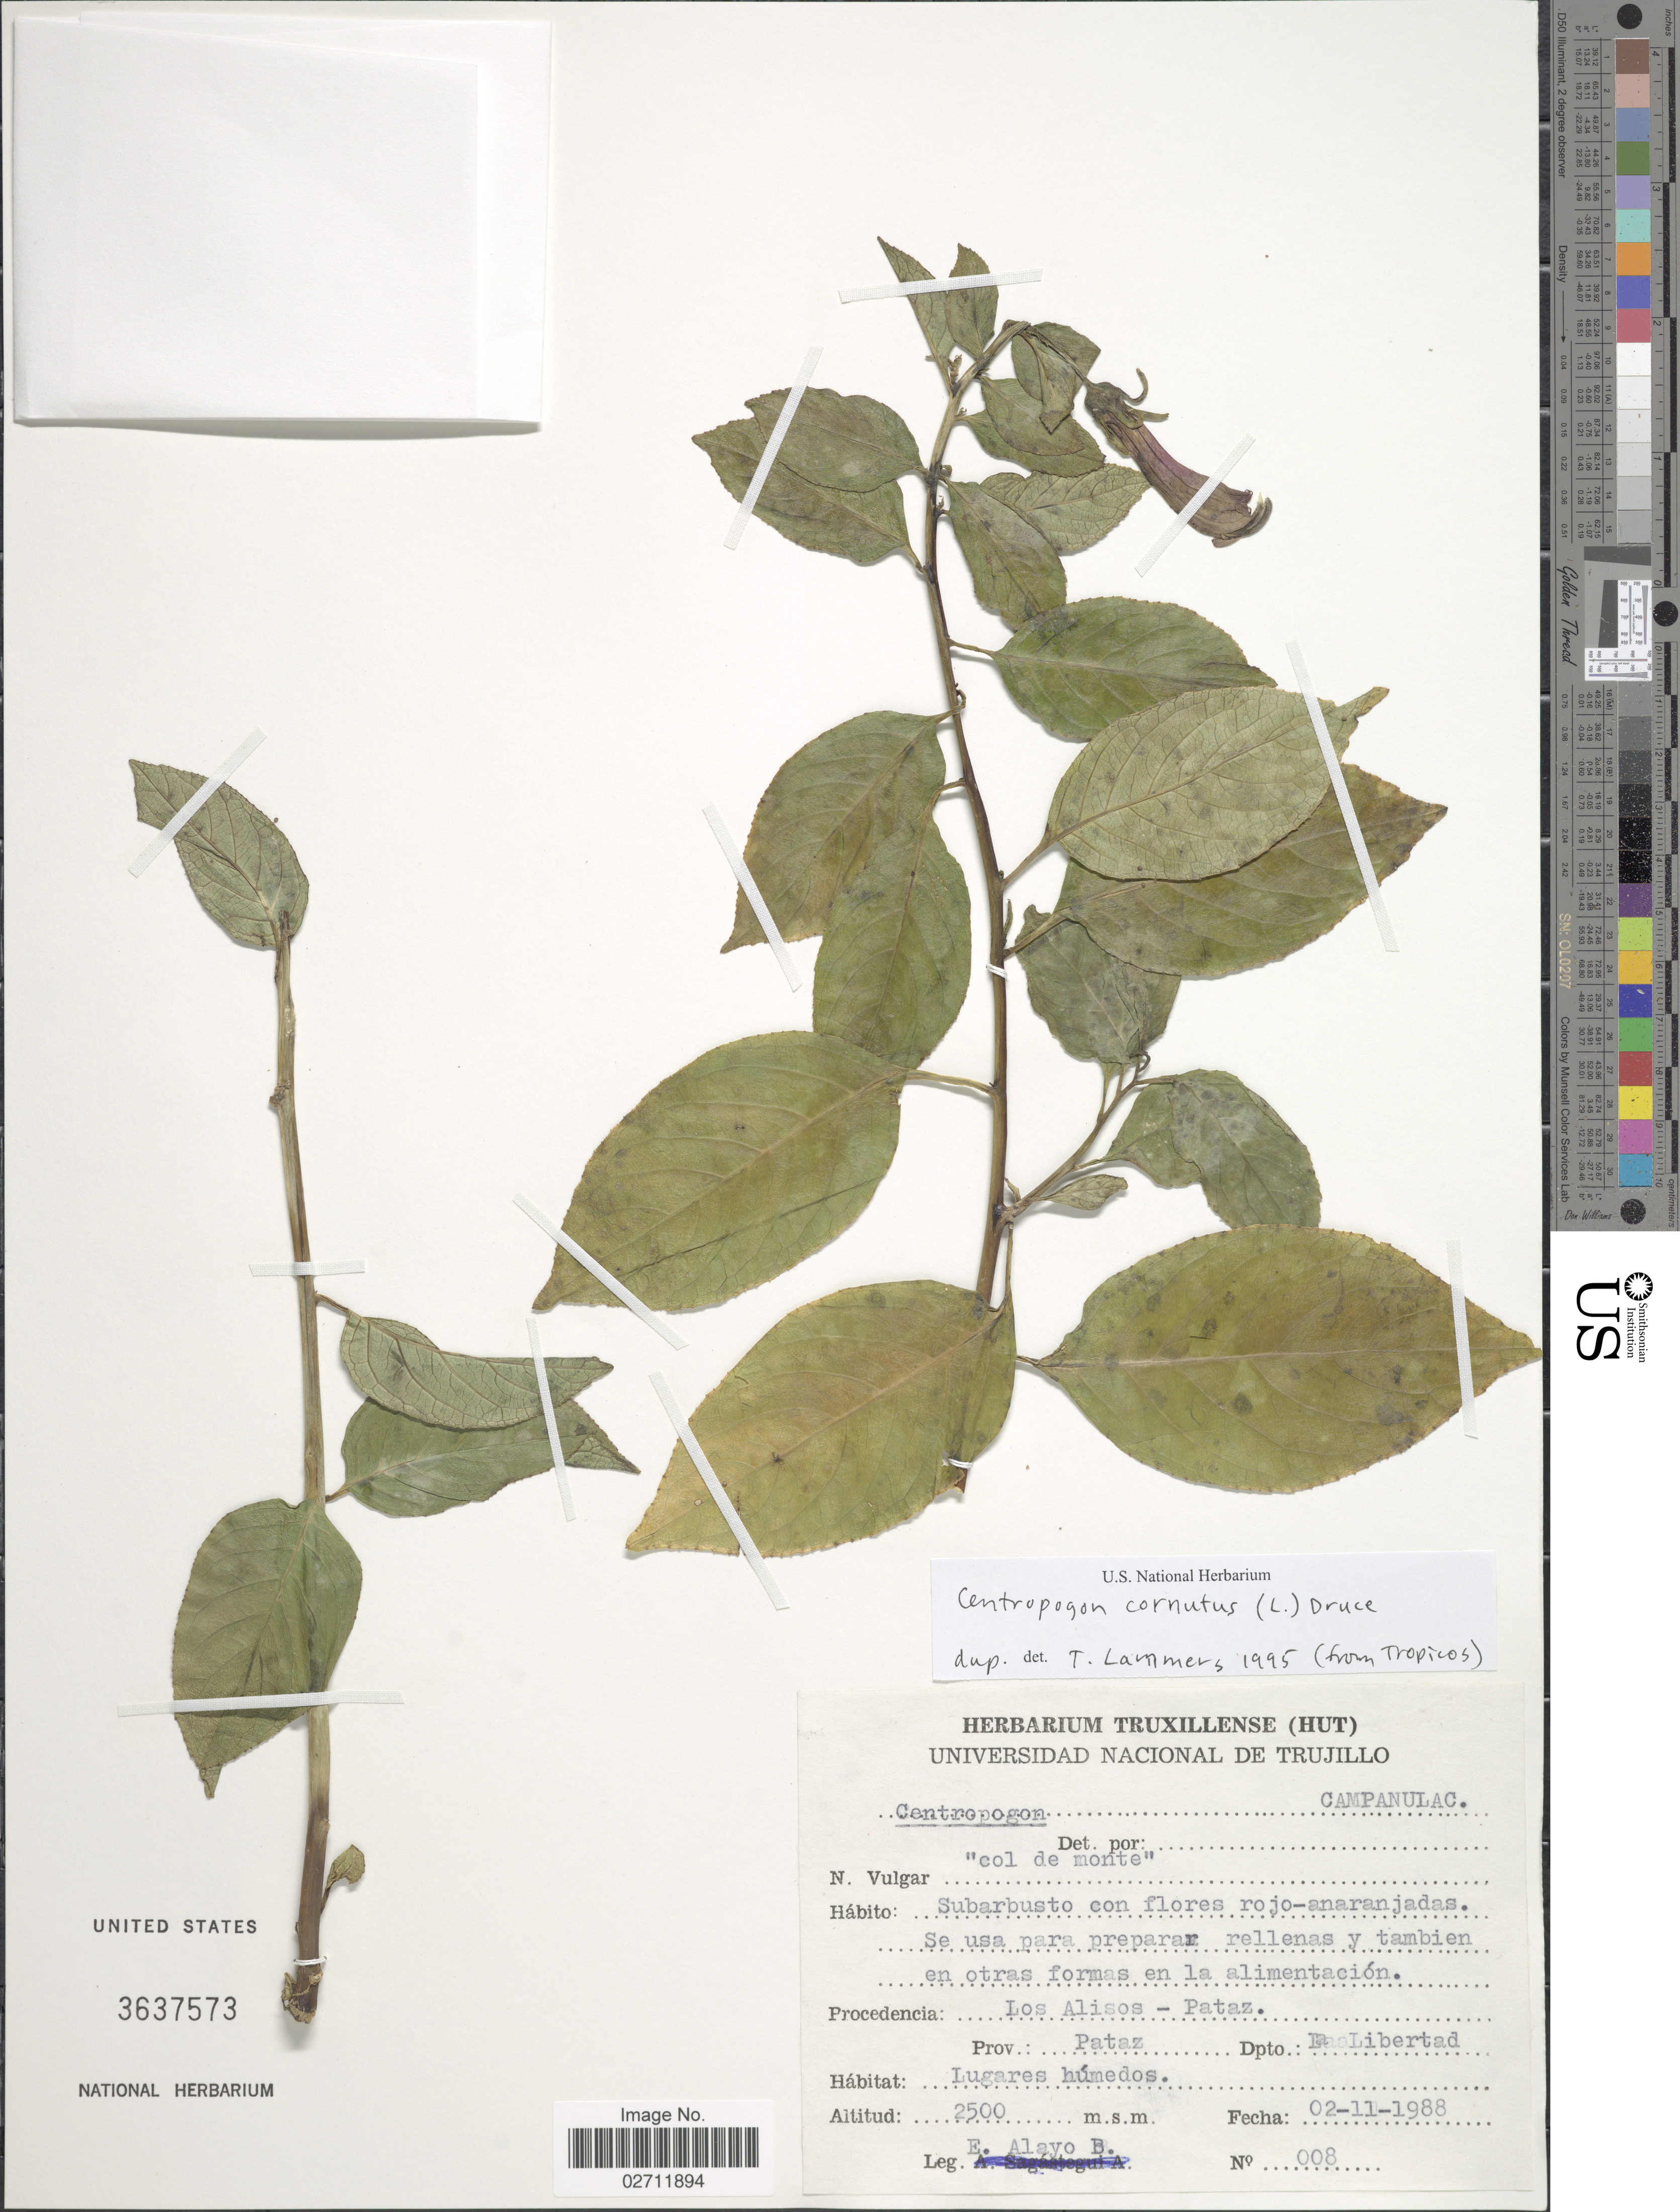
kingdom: Plantae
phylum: Tracheophyta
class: Magnoliopsida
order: Asterales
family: Campanulaceae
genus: Centropogon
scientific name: Centropogon cornutus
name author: (L.) Druce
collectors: E. Alayo B.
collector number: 008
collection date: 1988-11-02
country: Peru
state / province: La Libertad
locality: Los Alisos-Pataz, Prov.: Pataz, Dpto.: La Libertad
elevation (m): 2500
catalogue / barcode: US 3637573